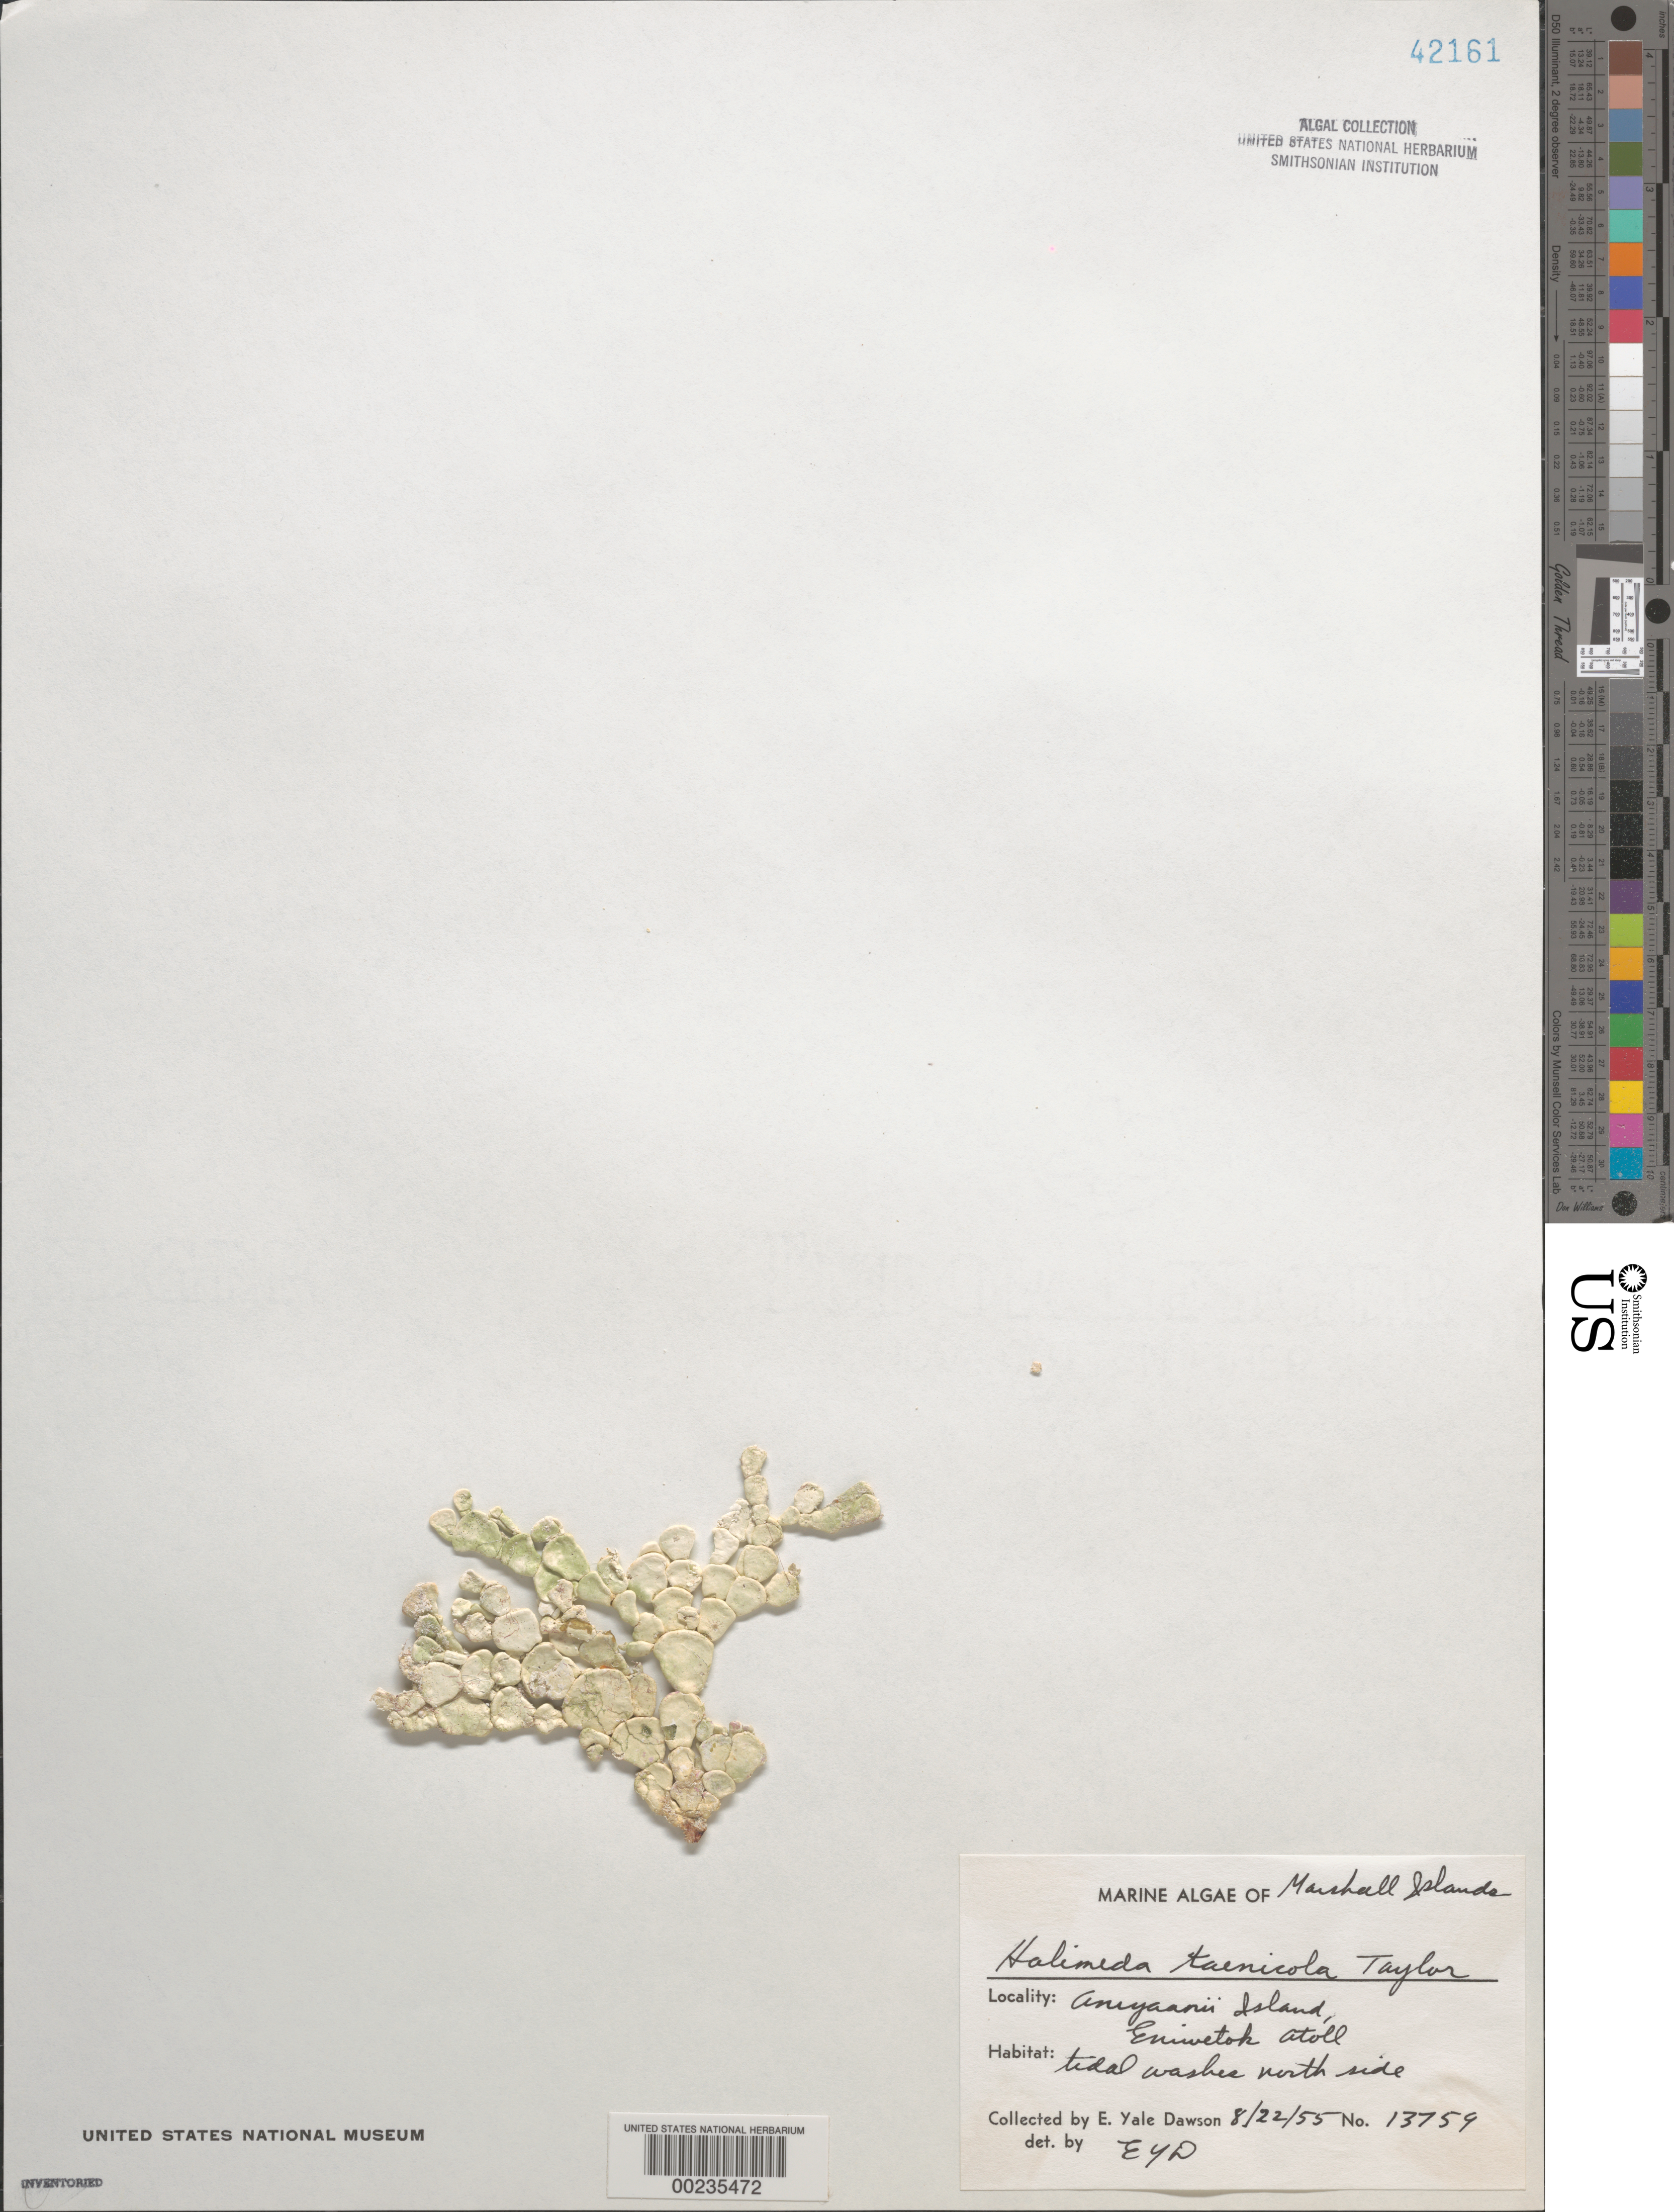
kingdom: Plantae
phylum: Chlorophyta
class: Ulvophyceae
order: Bryopsidales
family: Halimedaceae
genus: Halimeda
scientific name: Halimeda taenicola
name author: W.R. Taylor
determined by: Dawson, E. Y.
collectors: E. Y. Dawson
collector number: EYD 13759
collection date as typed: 22 Aug 1959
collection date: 1959-08-22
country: Marshall Islands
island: Enewetak [Eniwetok] Atoll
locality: Aniyaanii Islet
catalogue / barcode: US 42161